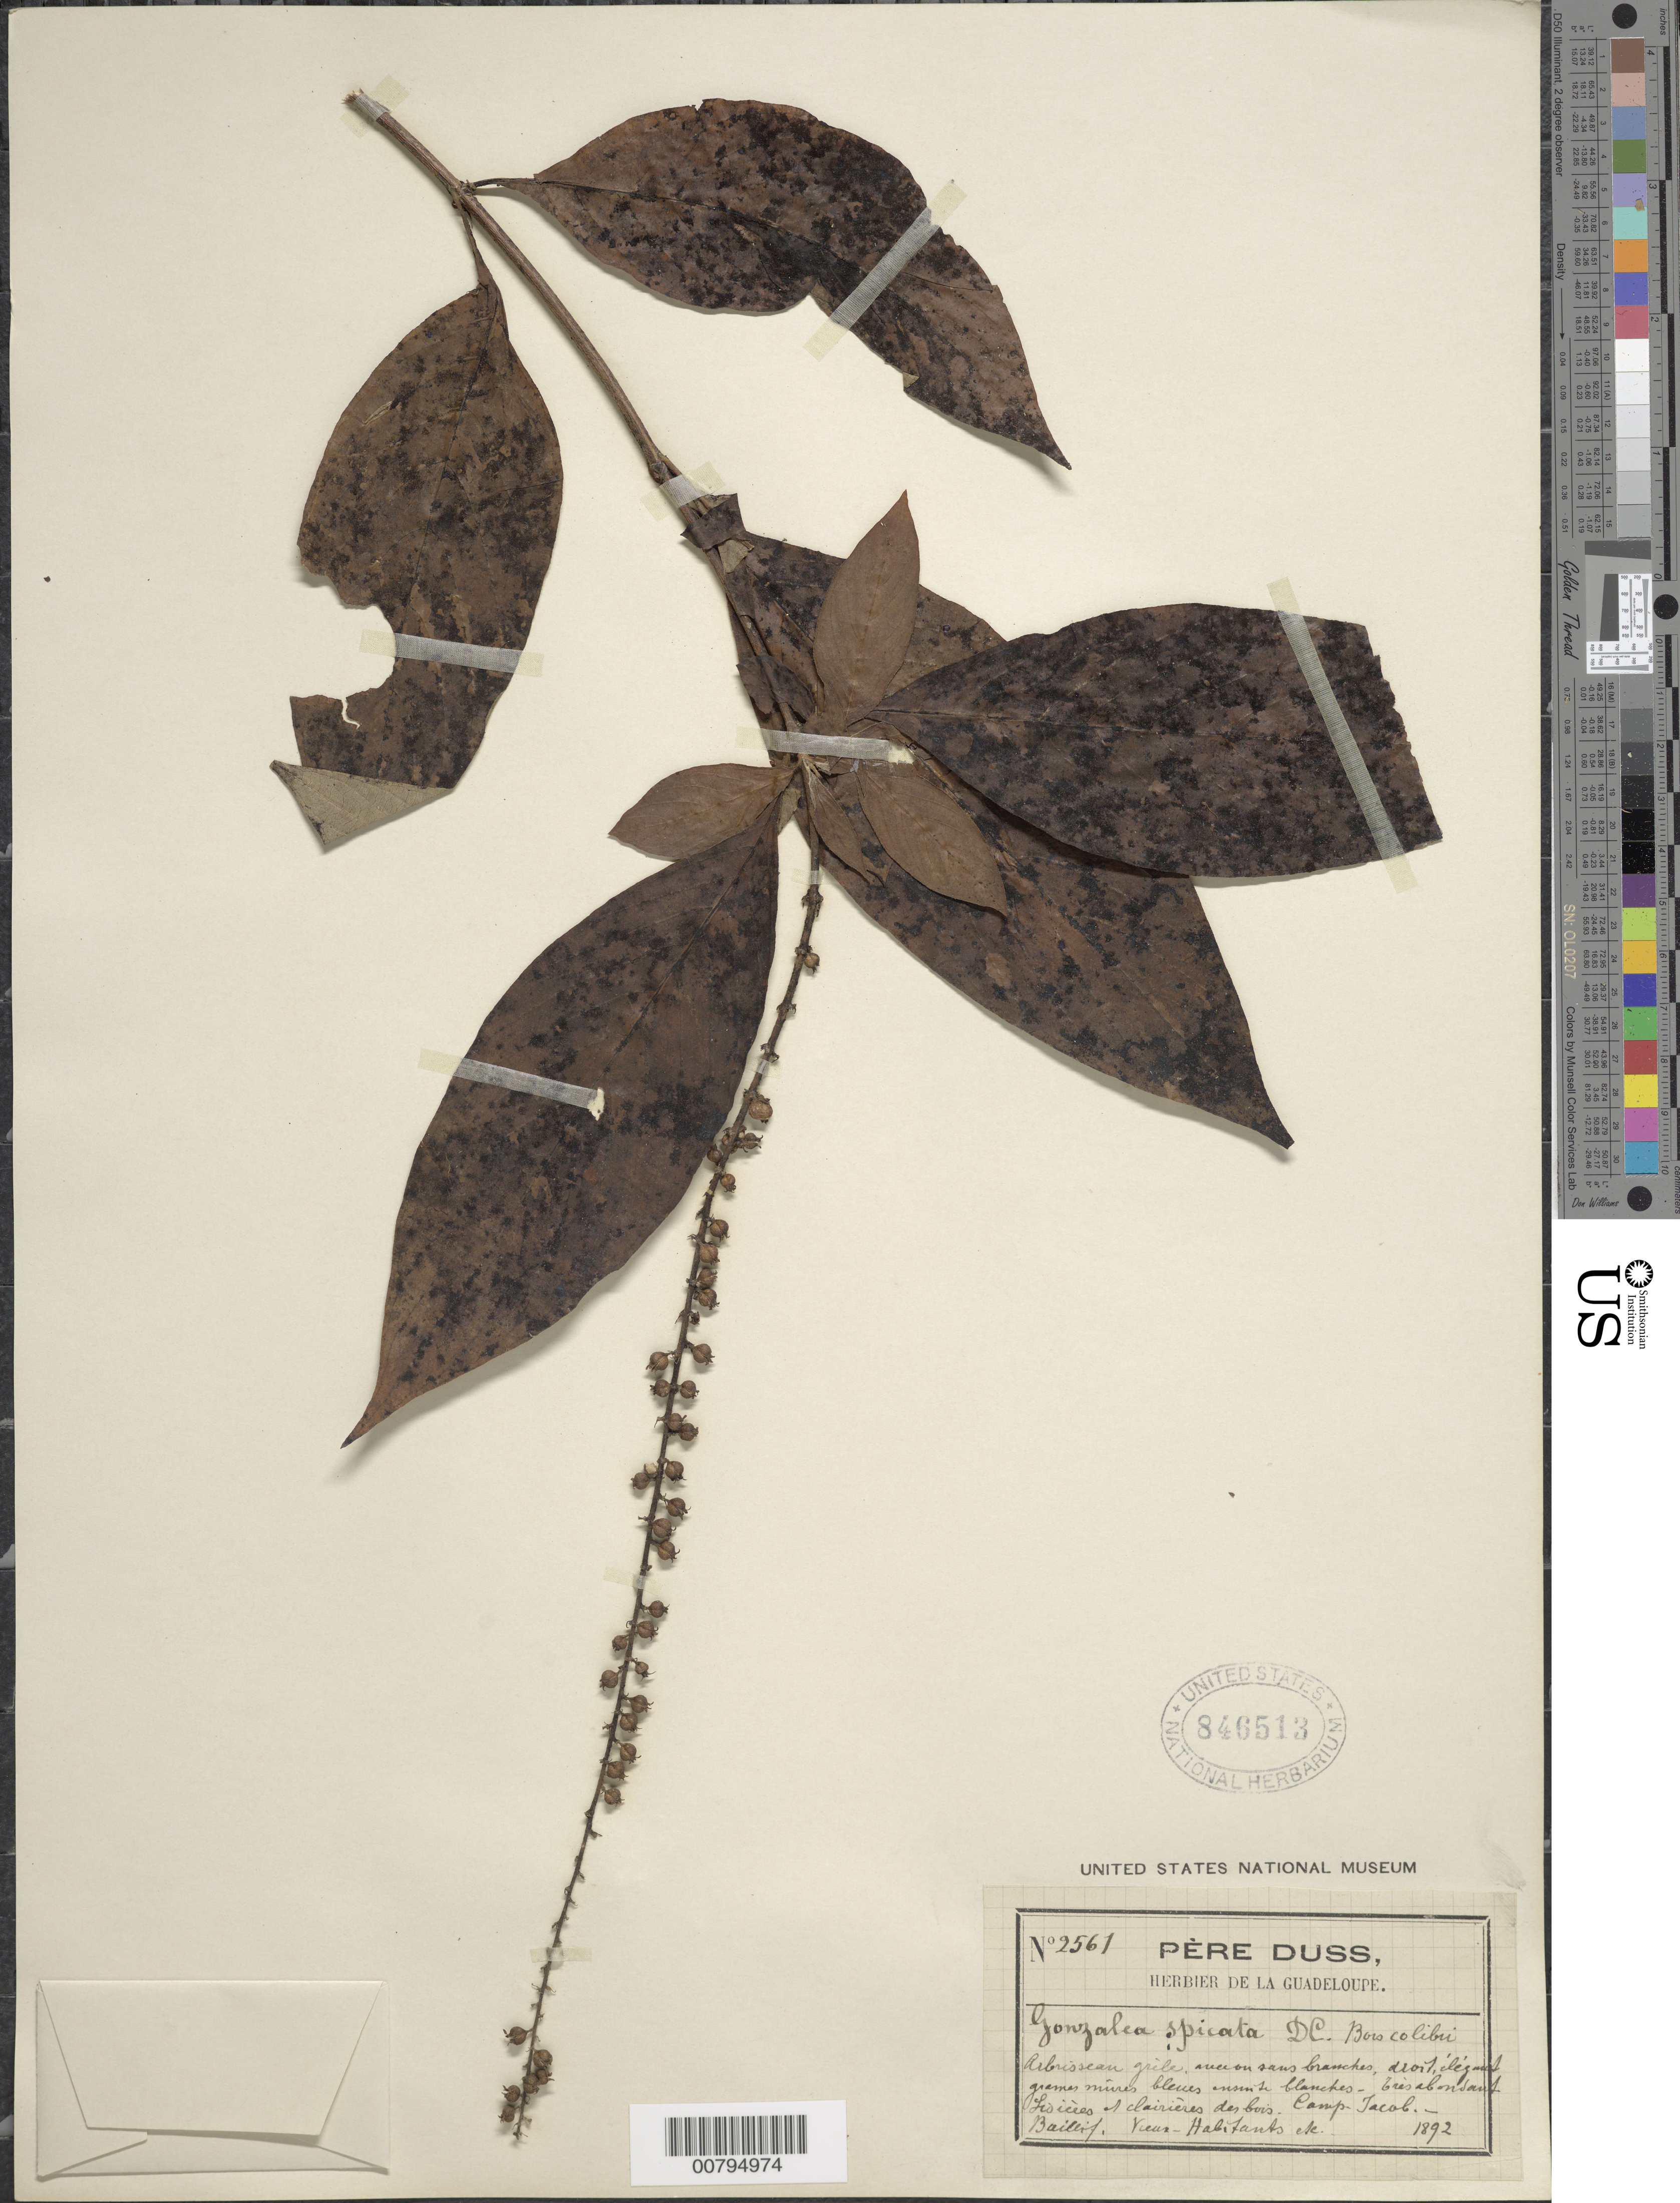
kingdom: Plantae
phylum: Tracheophyta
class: Magnoliopsida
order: Gentianales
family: Rubiaceae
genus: Gonzalagunia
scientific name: Gonzalagunia hirsuta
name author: Schum.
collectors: Père Duss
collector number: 2561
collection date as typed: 1892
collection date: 1892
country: Guadeloupe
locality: Camp Jacob.- Baillif.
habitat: Lisicèes -- clairières des bois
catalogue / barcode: US 846513